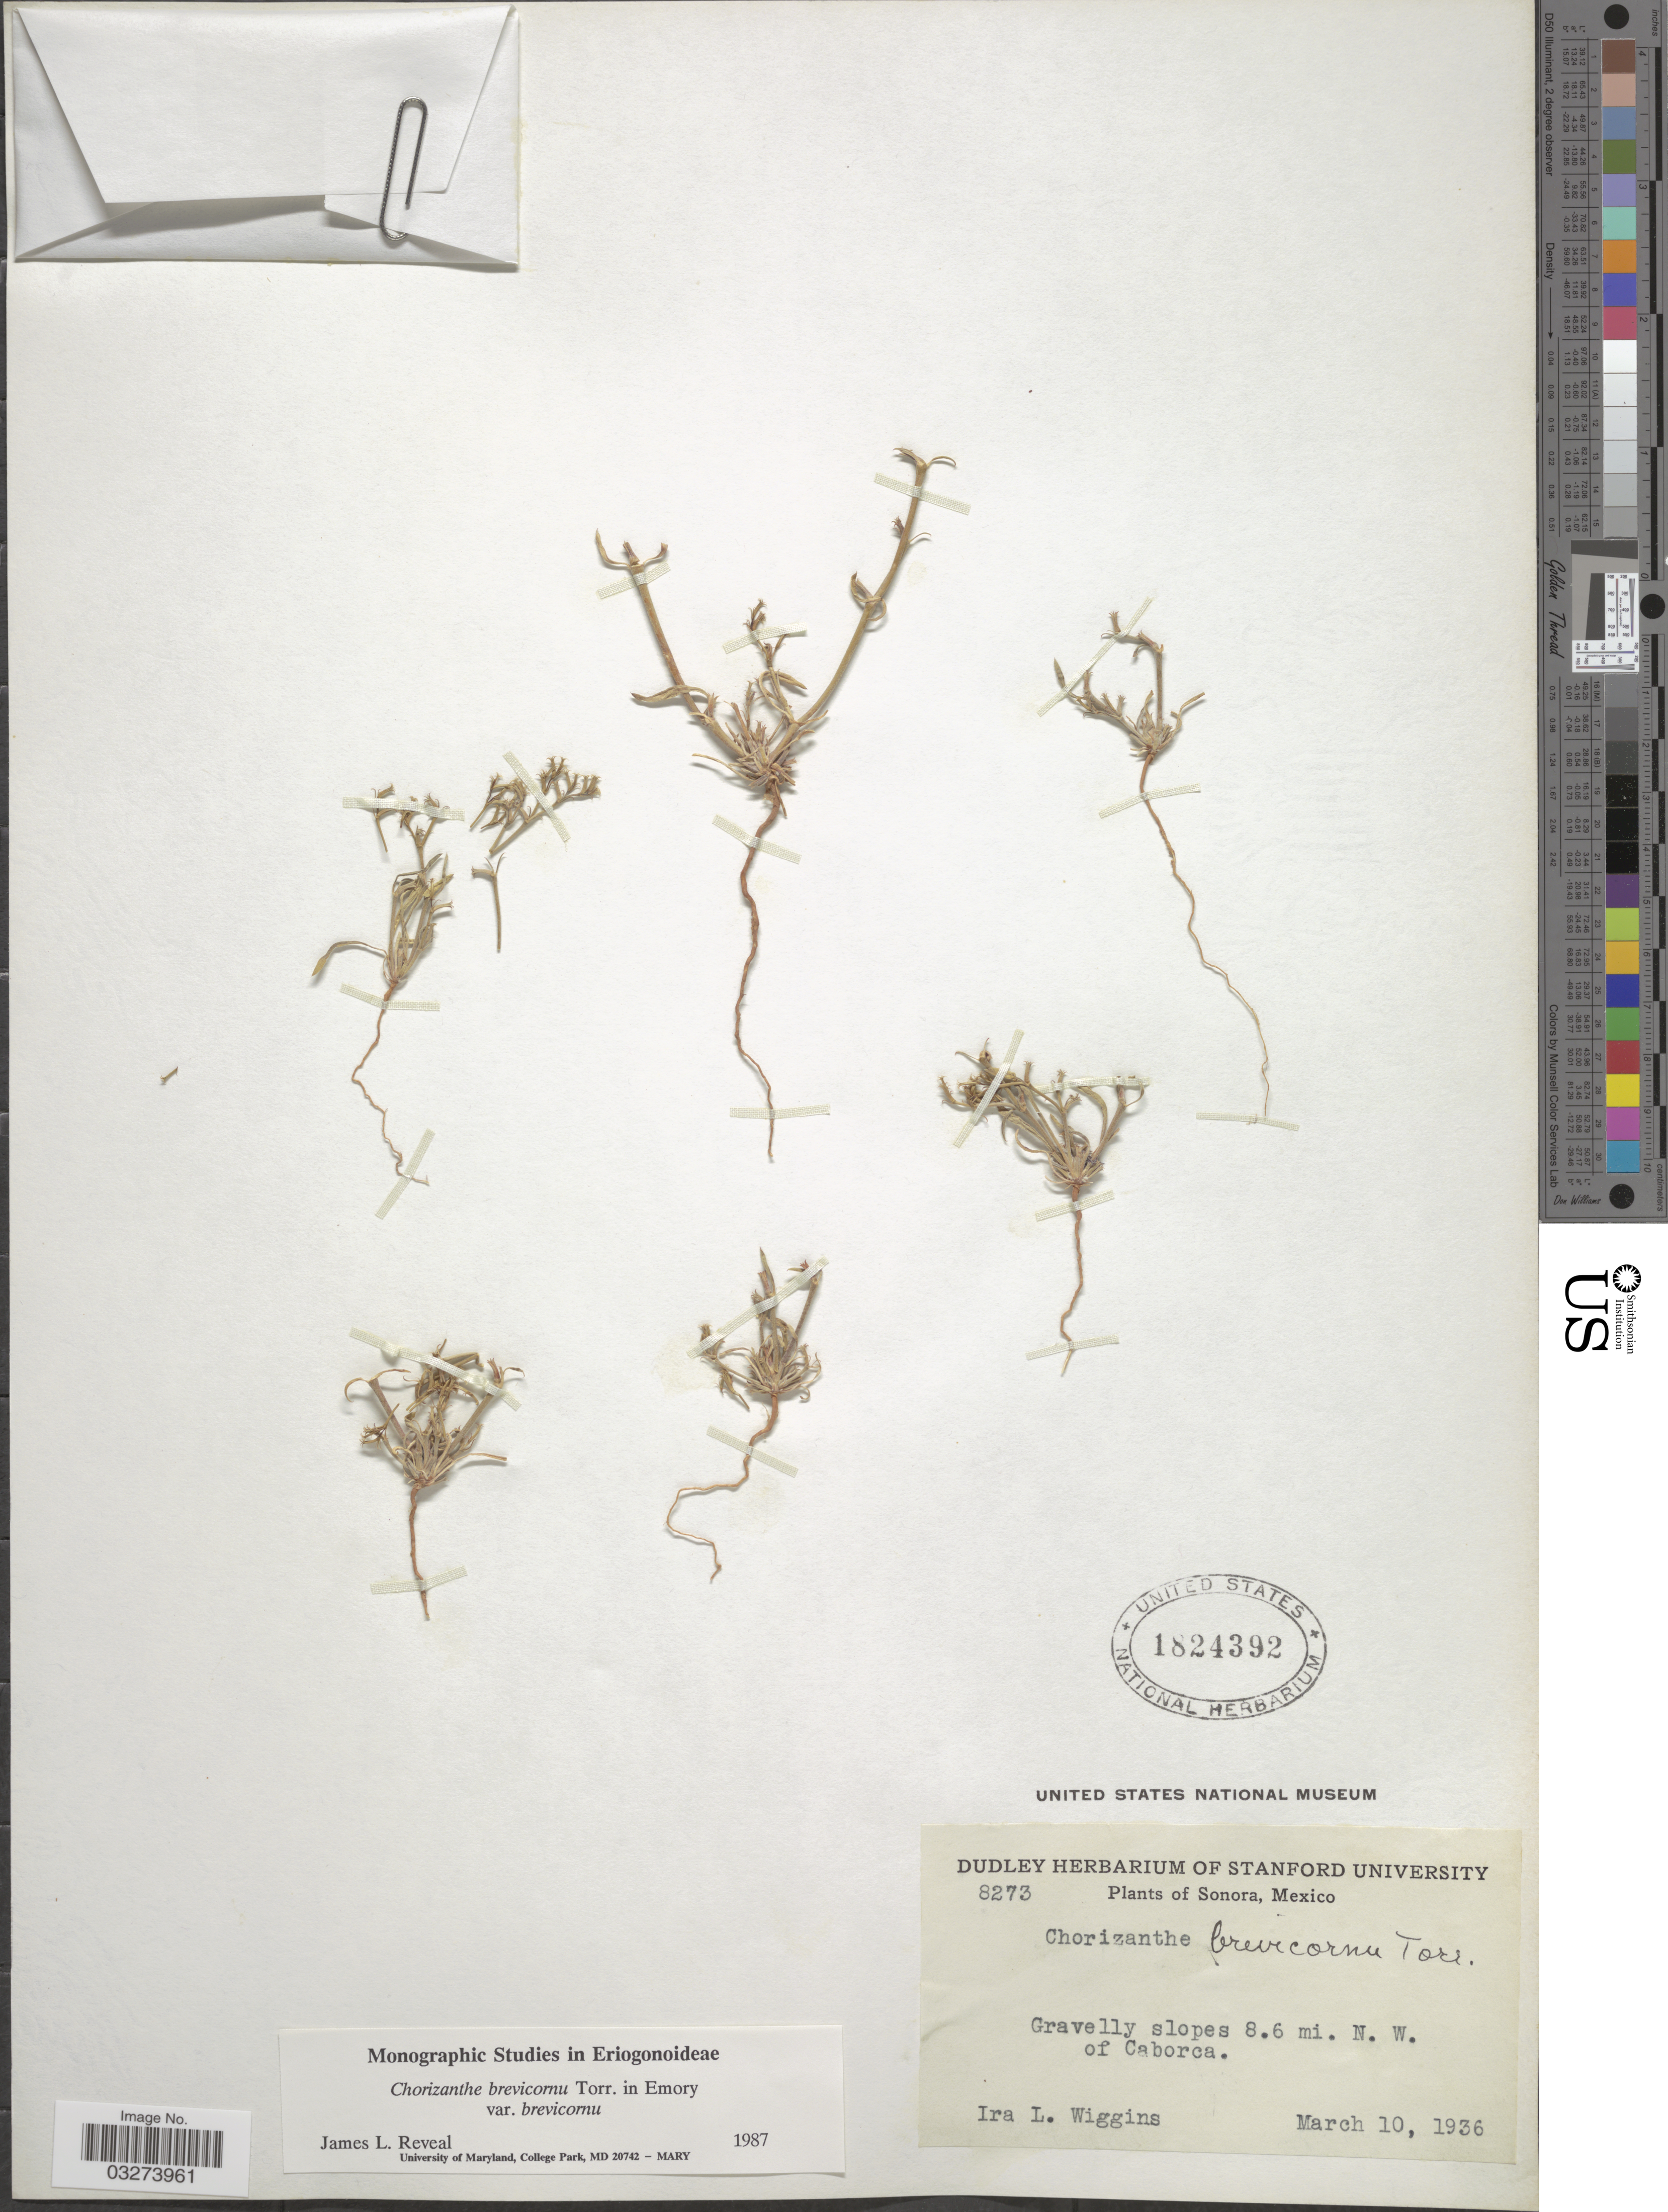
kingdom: Plantae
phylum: Tracheophyta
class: Magnoliopsida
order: Caryophyllales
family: Polygonaceae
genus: Chorizanthe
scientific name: Chorizanthe brevicornu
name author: Torr.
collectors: I. L. Wiggins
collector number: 8273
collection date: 1936-03-10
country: Mexico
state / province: Sonora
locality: Gravelly slopes 8.6 mi. N.W. of Caborca.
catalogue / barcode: US 1824392